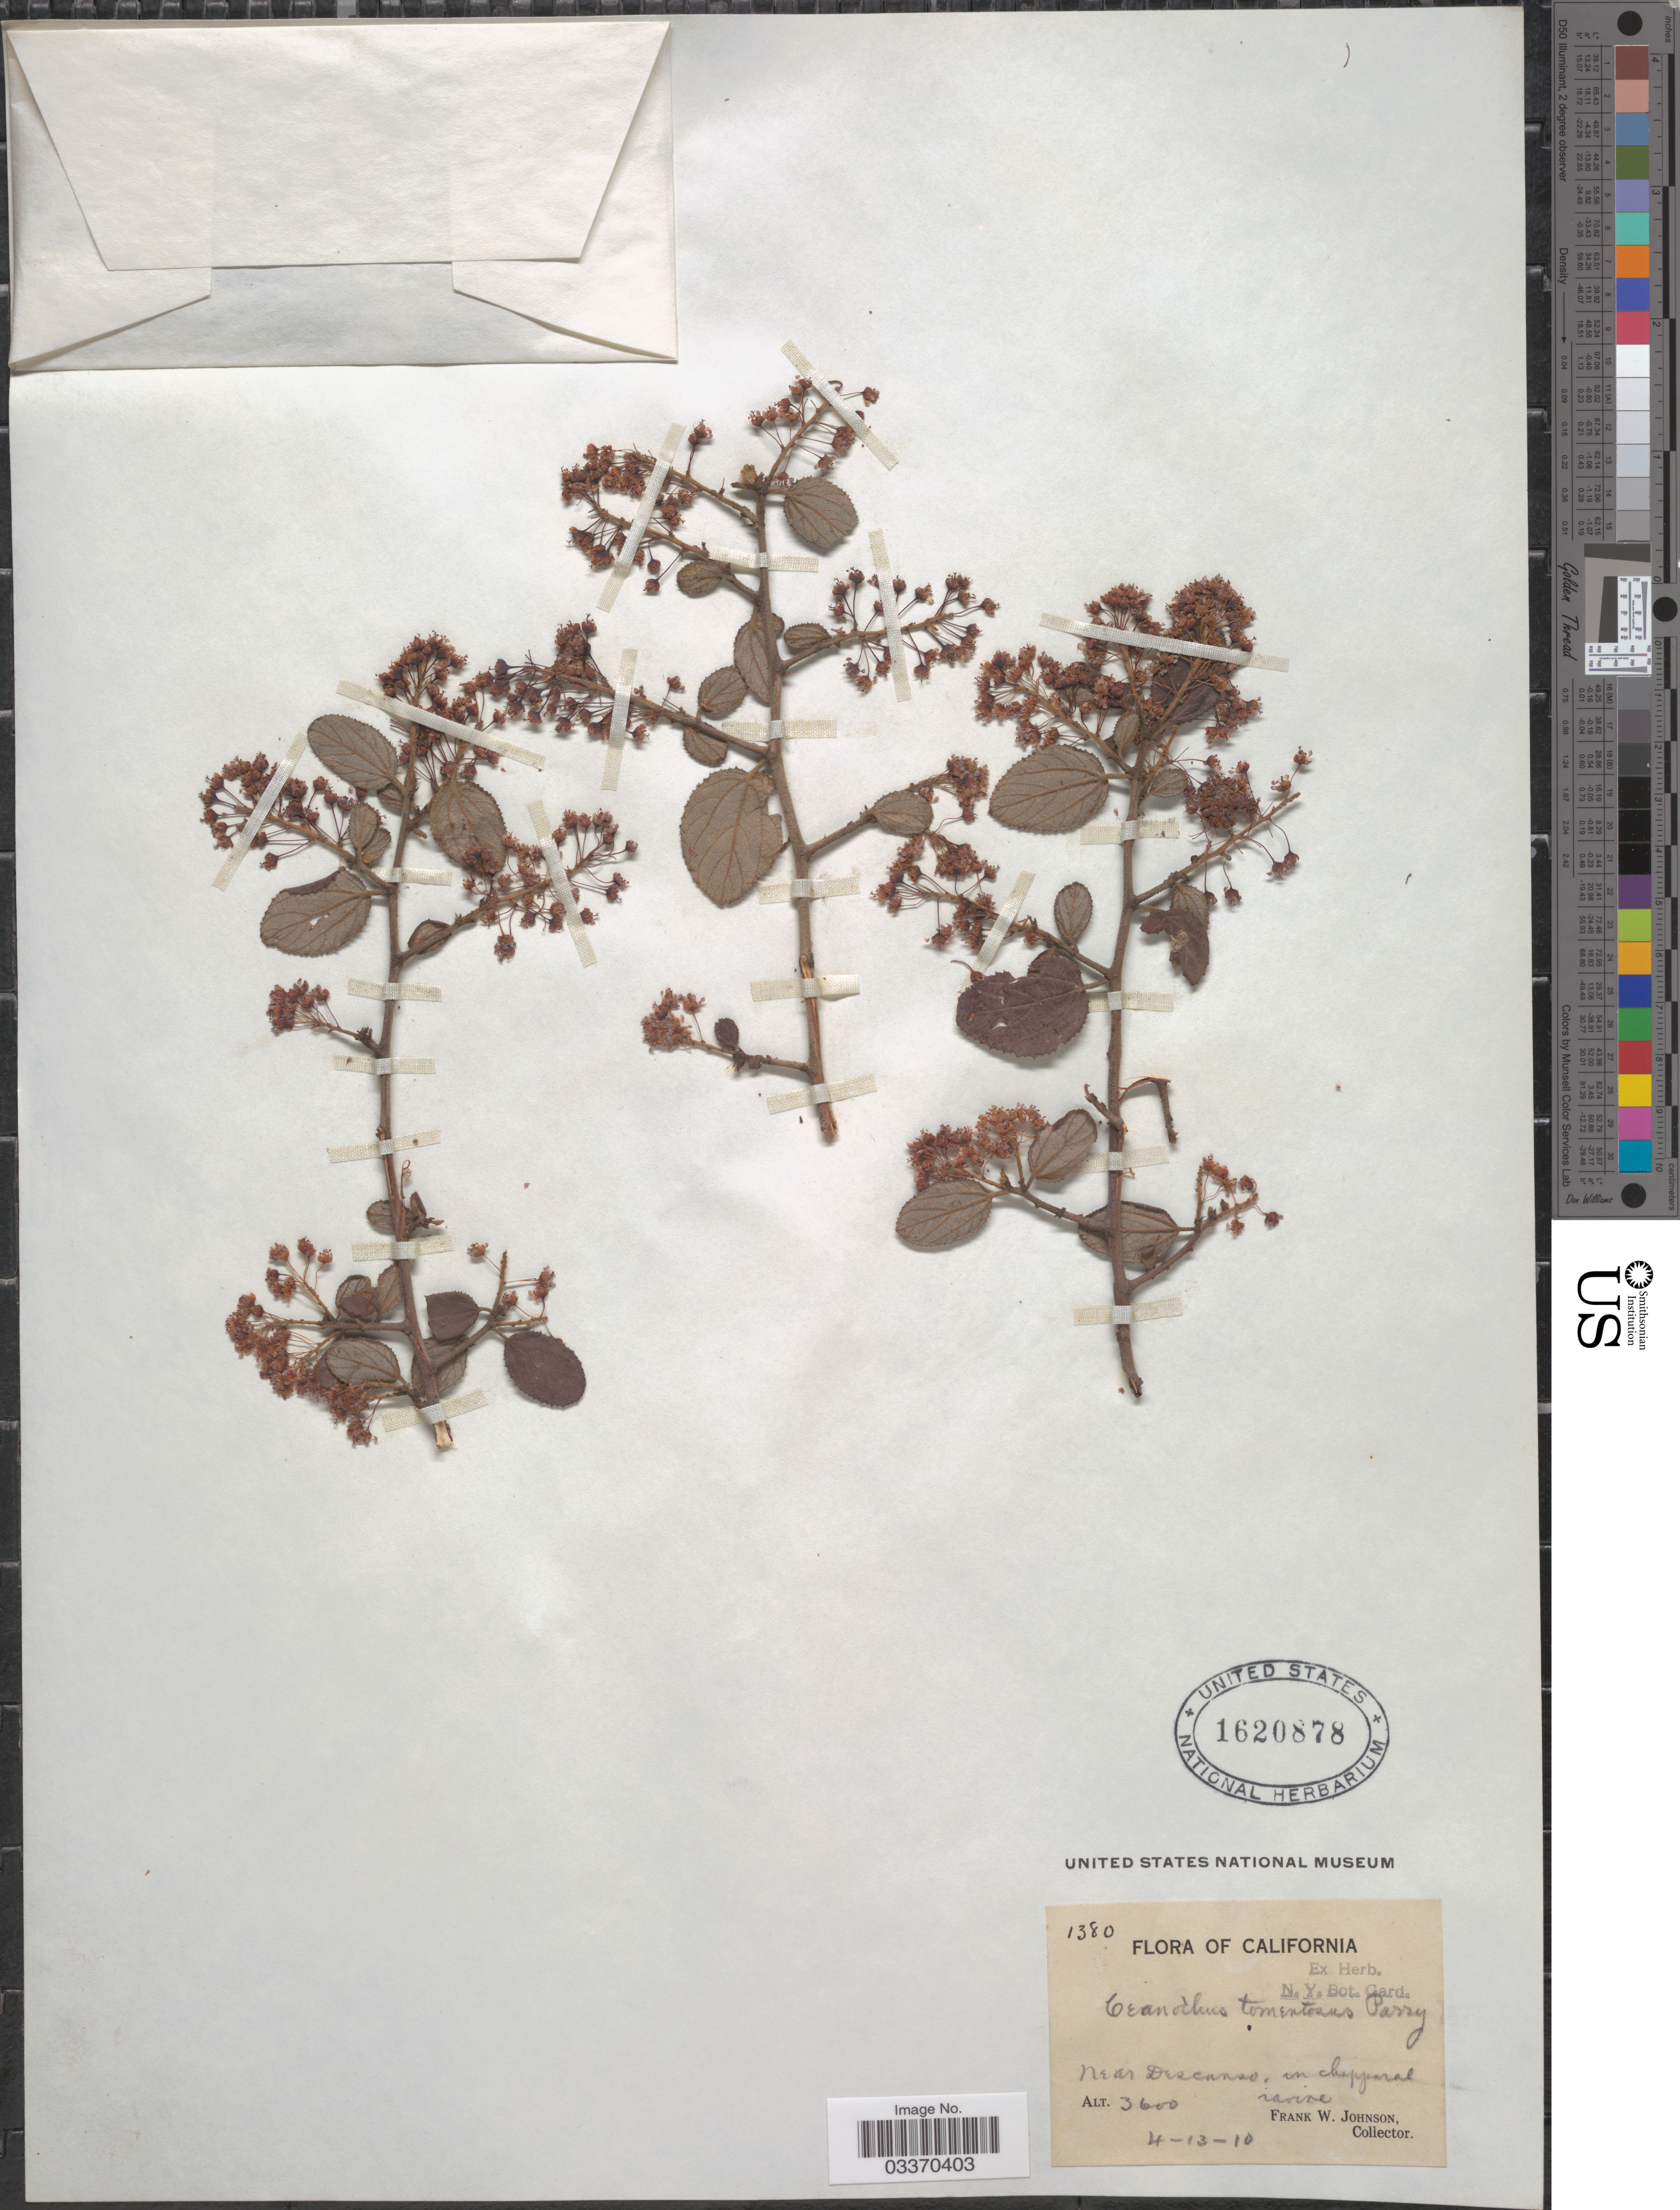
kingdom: Plantae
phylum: Tracheophyta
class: Magnoliopsida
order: Rosales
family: Rhamnaceae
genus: Ceanothus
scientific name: Ceanothus tomentosus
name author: Parry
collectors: F. W. Johnson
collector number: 1380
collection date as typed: Transcribed d/m/y: 13/4/10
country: United States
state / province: California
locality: Near Descanso, in chapparal ravine.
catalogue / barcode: US 1620878